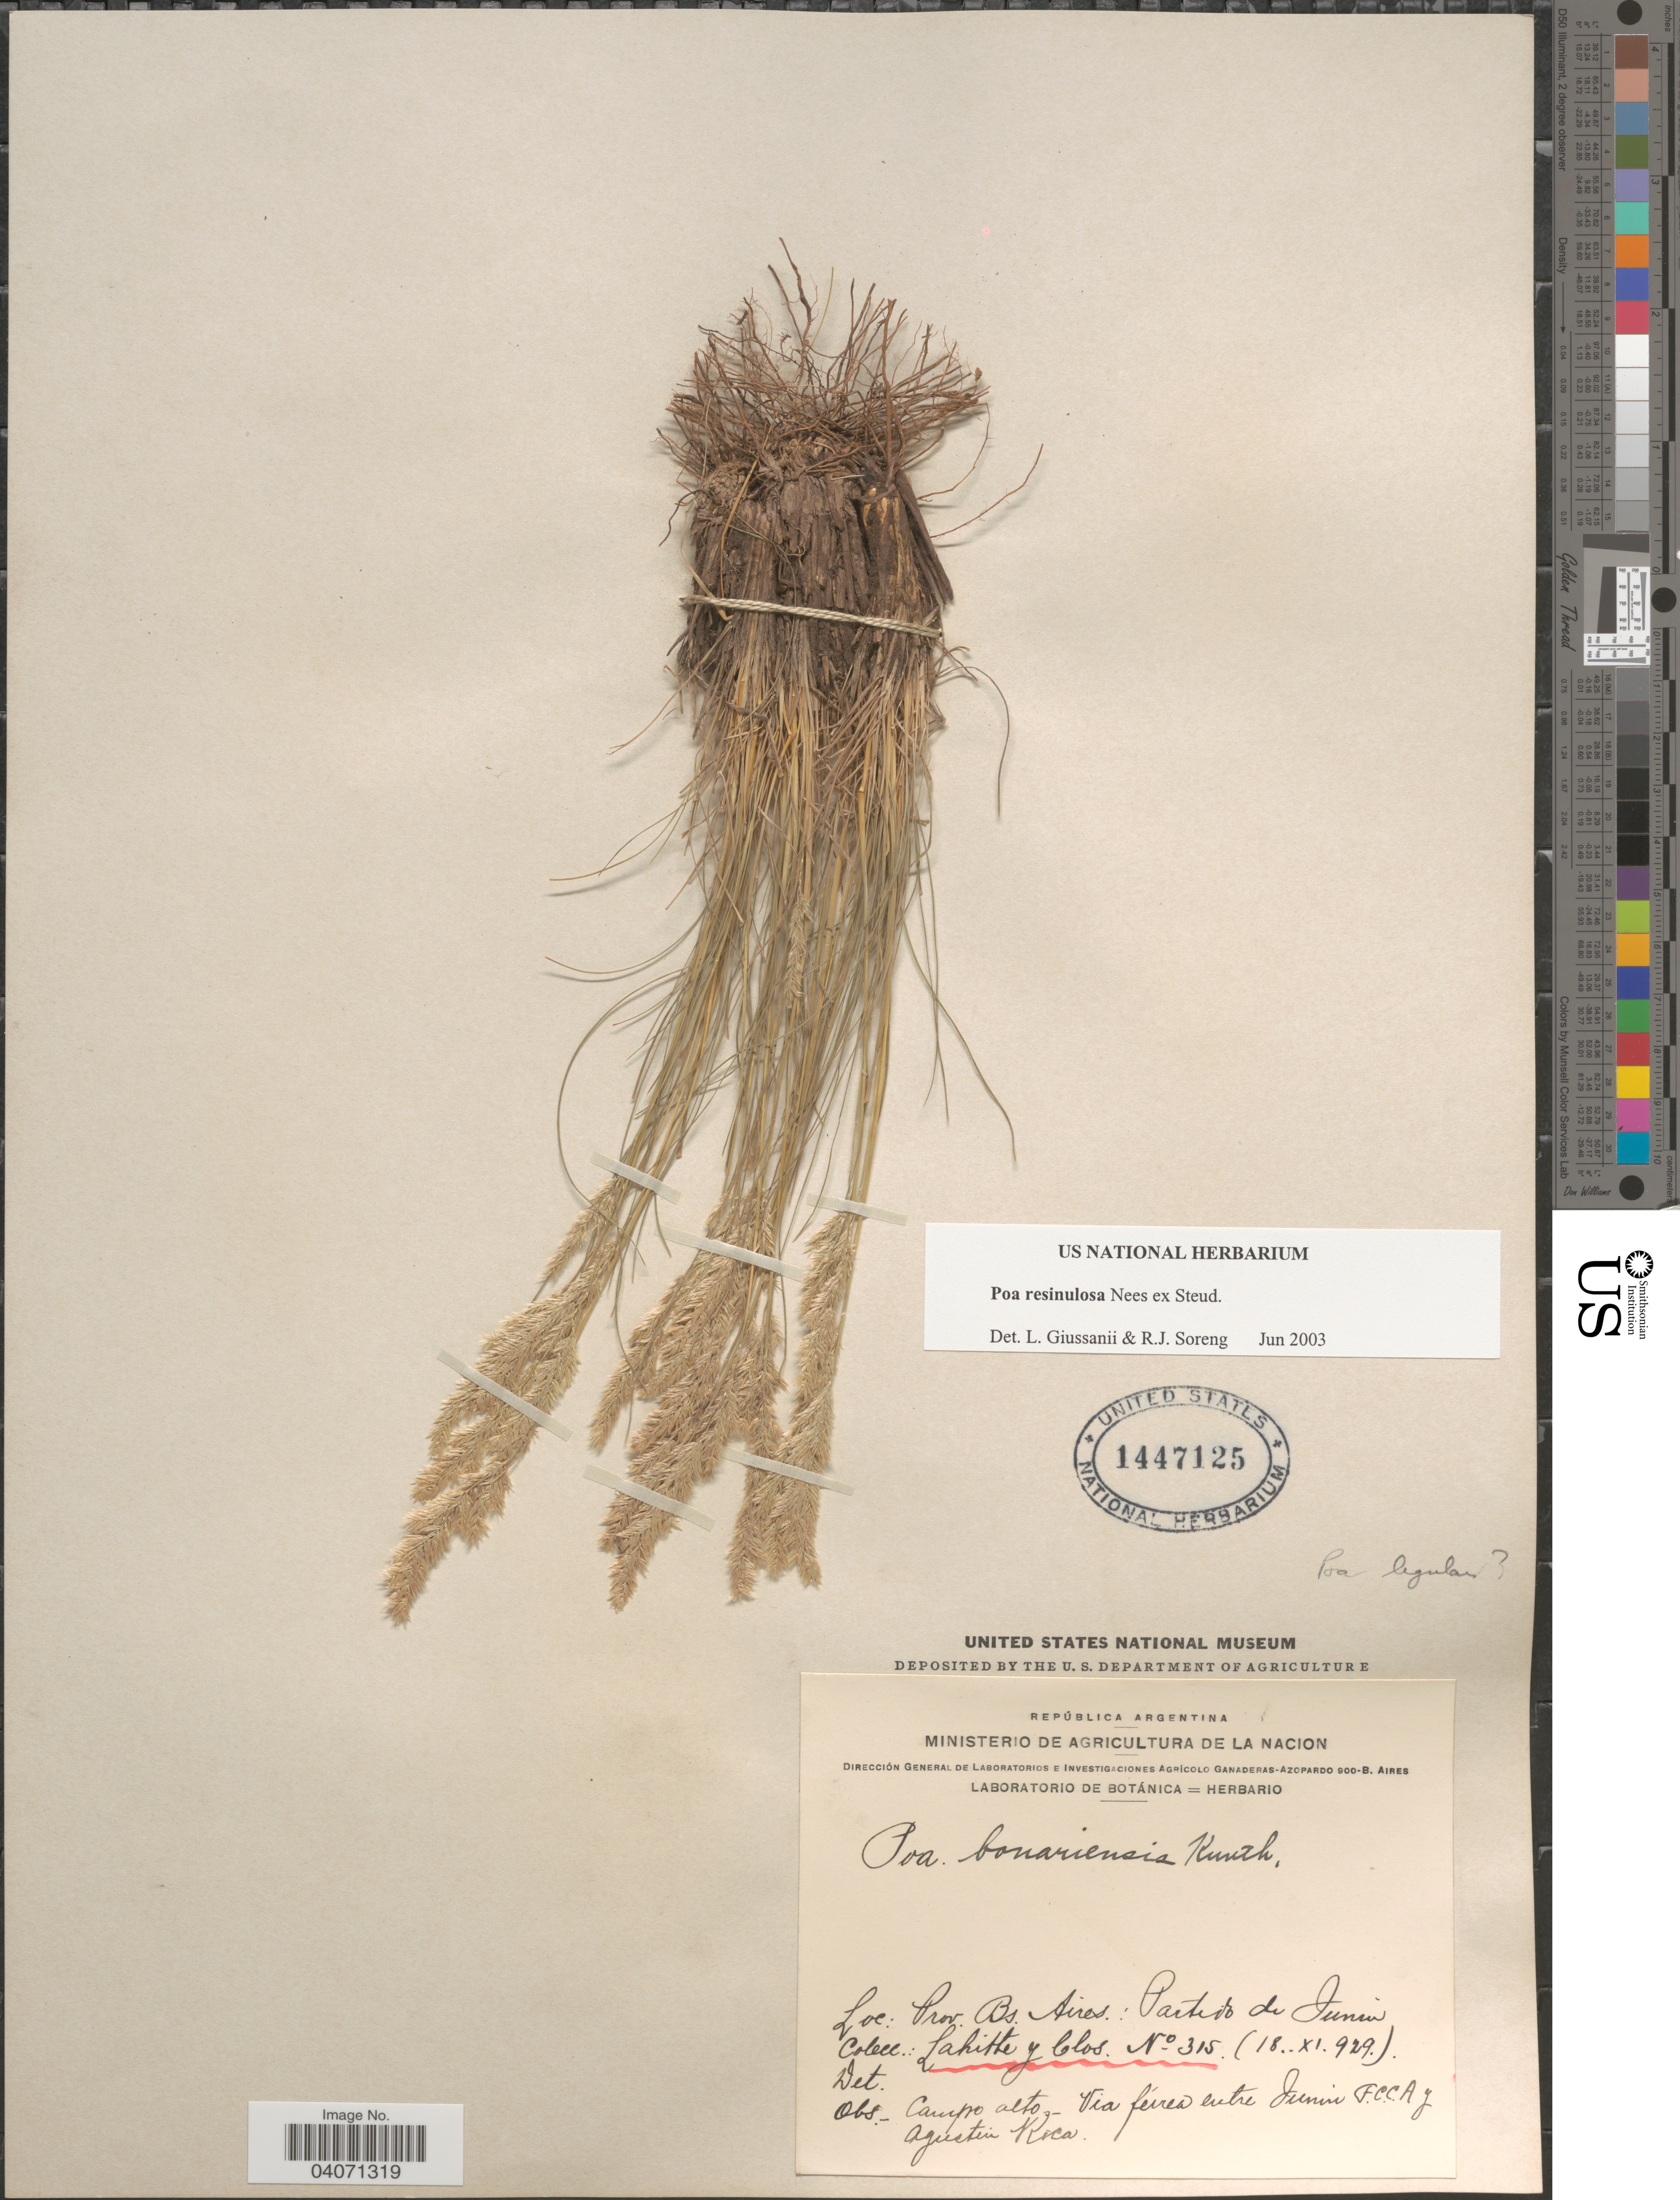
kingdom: Plantae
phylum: Tracheophyta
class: Liliopsida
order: Poales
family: Poaceae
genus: Poa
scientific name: Poa resinulosa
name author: Nees ex Steud.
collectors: -. Lahitte & Clos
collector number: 315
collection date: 1929-11-18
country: Argentina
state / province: Buenos Aires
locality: Partido de Junin. Campo alto - Via férrea entre Junin F.C.C.A y Agustin Roca.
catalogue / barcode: US 1447125